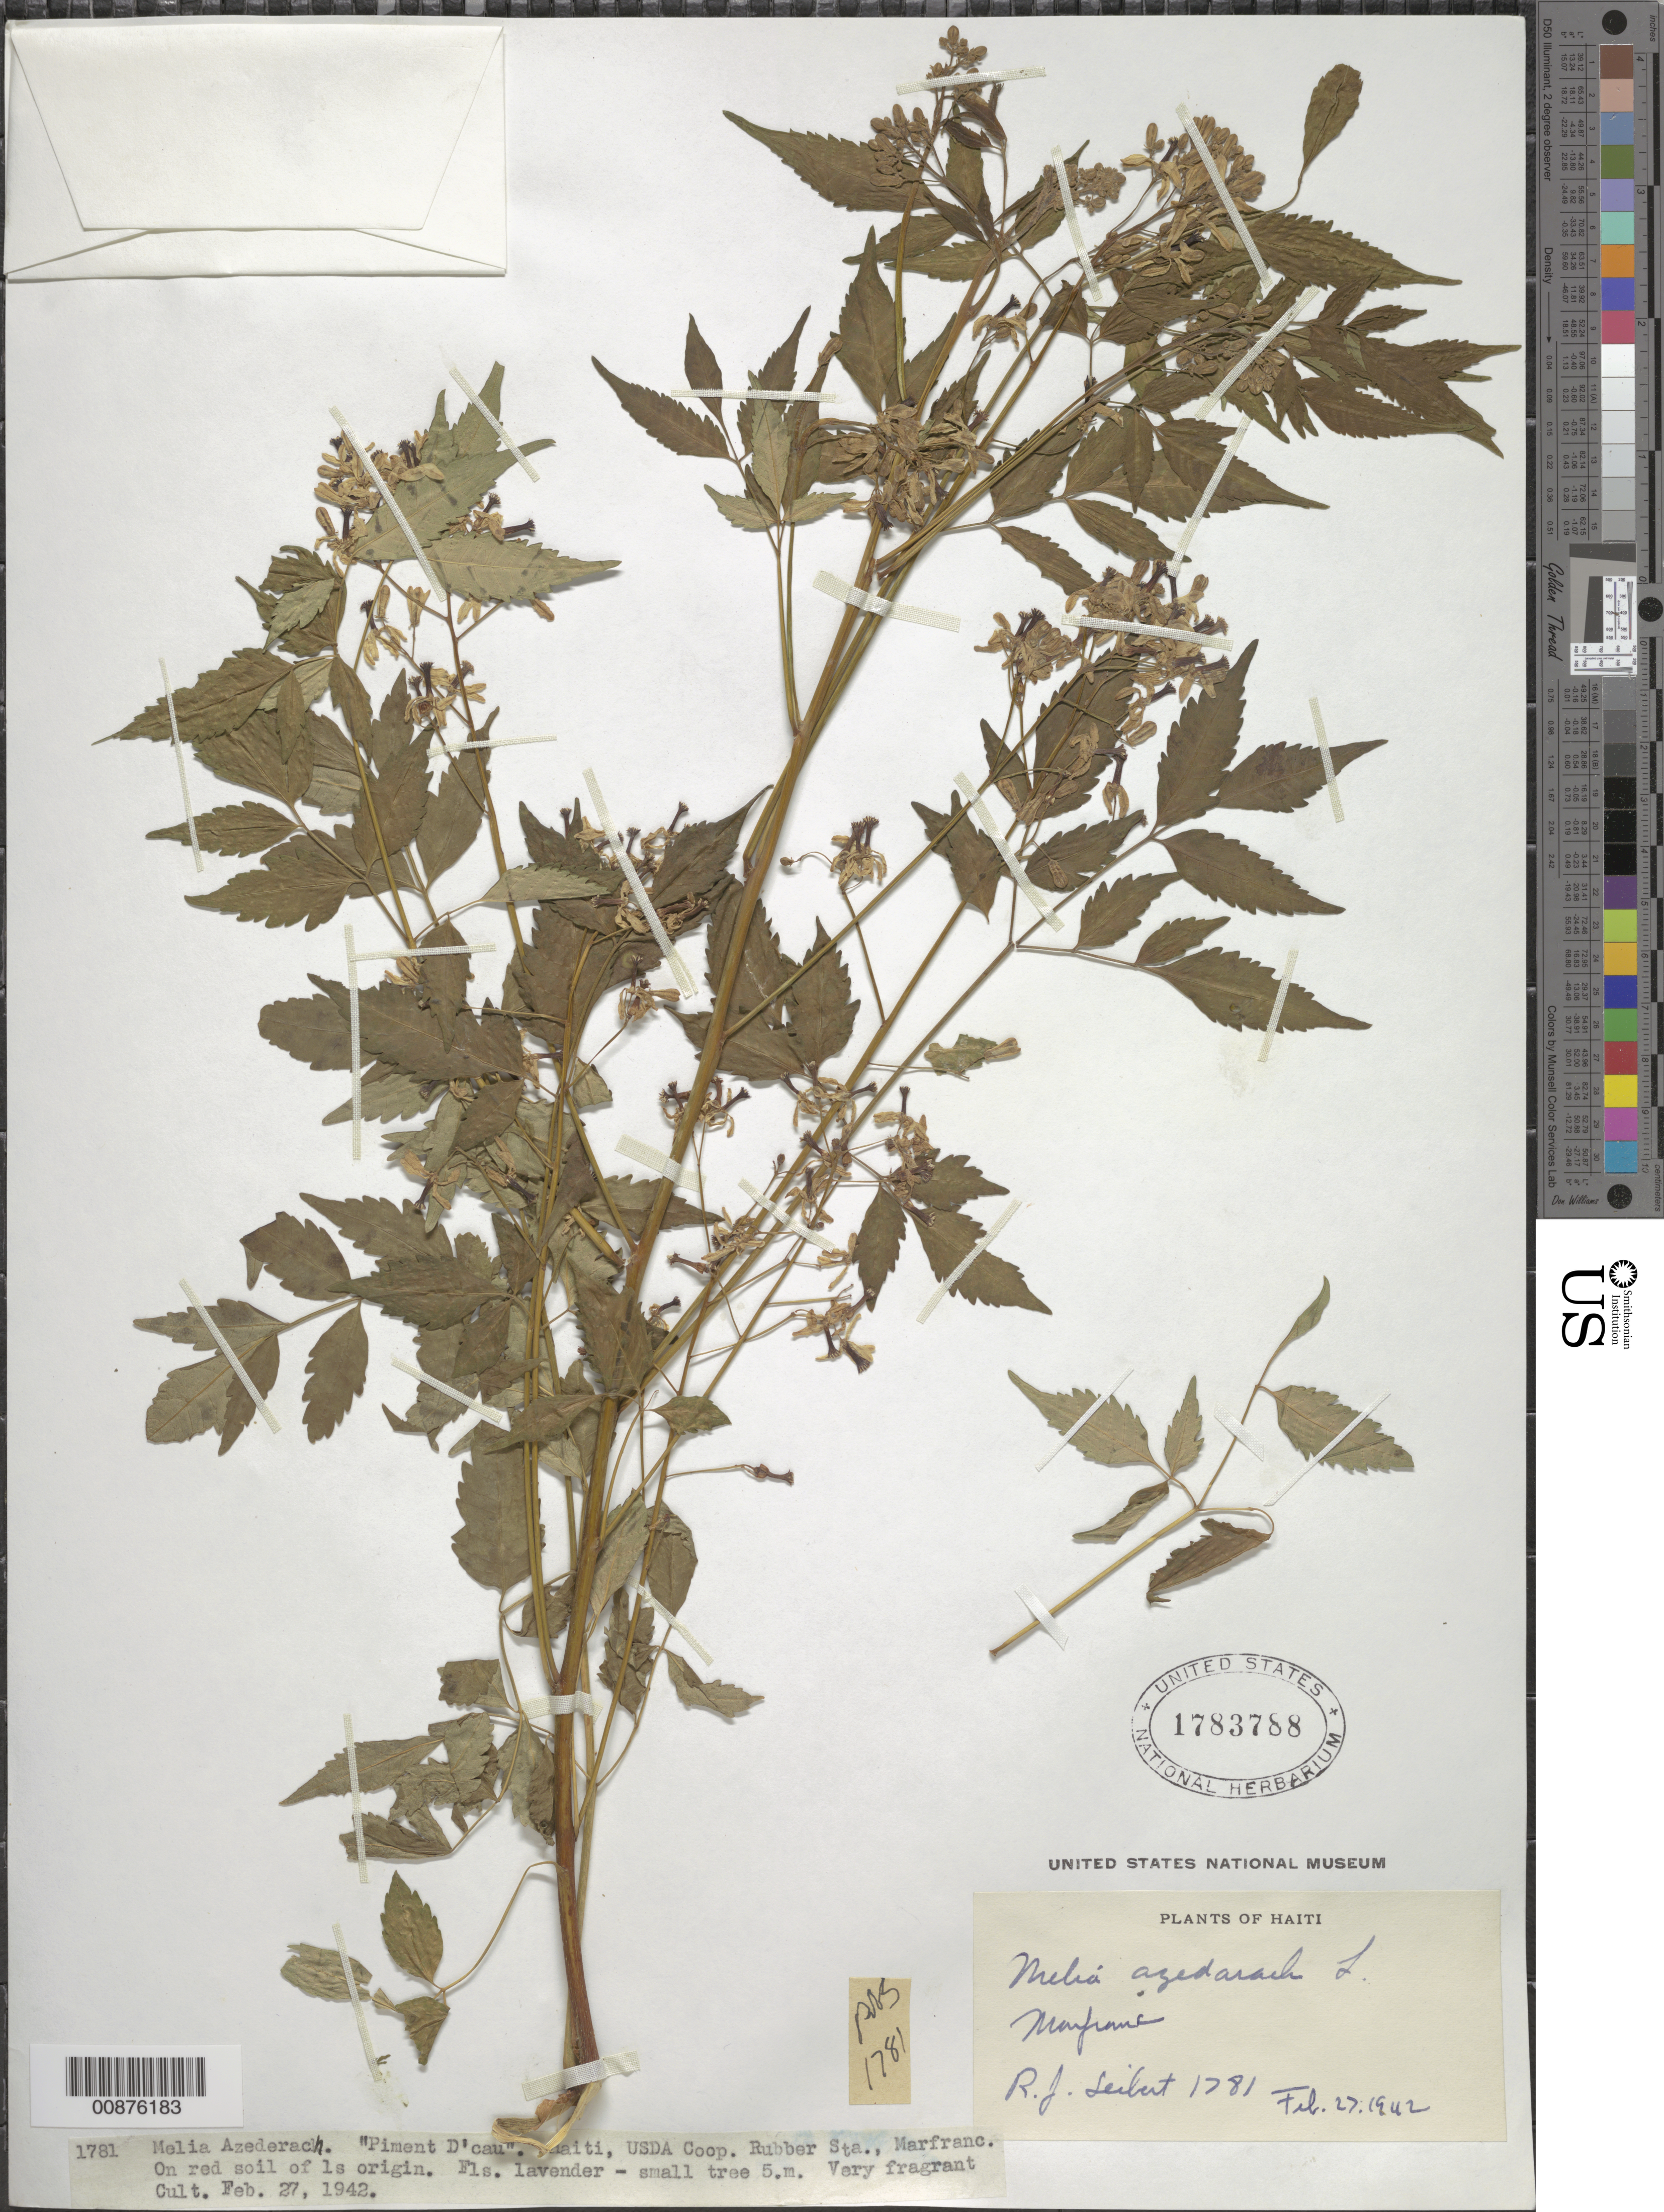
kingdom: Plantae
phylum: Tracheophyta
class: Magnoliopsida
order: Sapindales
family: Meliaceae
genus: Melia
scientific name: Melia azedarach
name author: L.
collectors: R. J. Seibert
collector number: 1781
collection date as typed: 27 Feb 1942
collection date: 1942-02-27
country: Haiti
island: Hispaniola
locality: USDA Coop. Rubber Station, Marfranc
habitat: On red soil of ls origin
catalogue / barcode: US 1783788